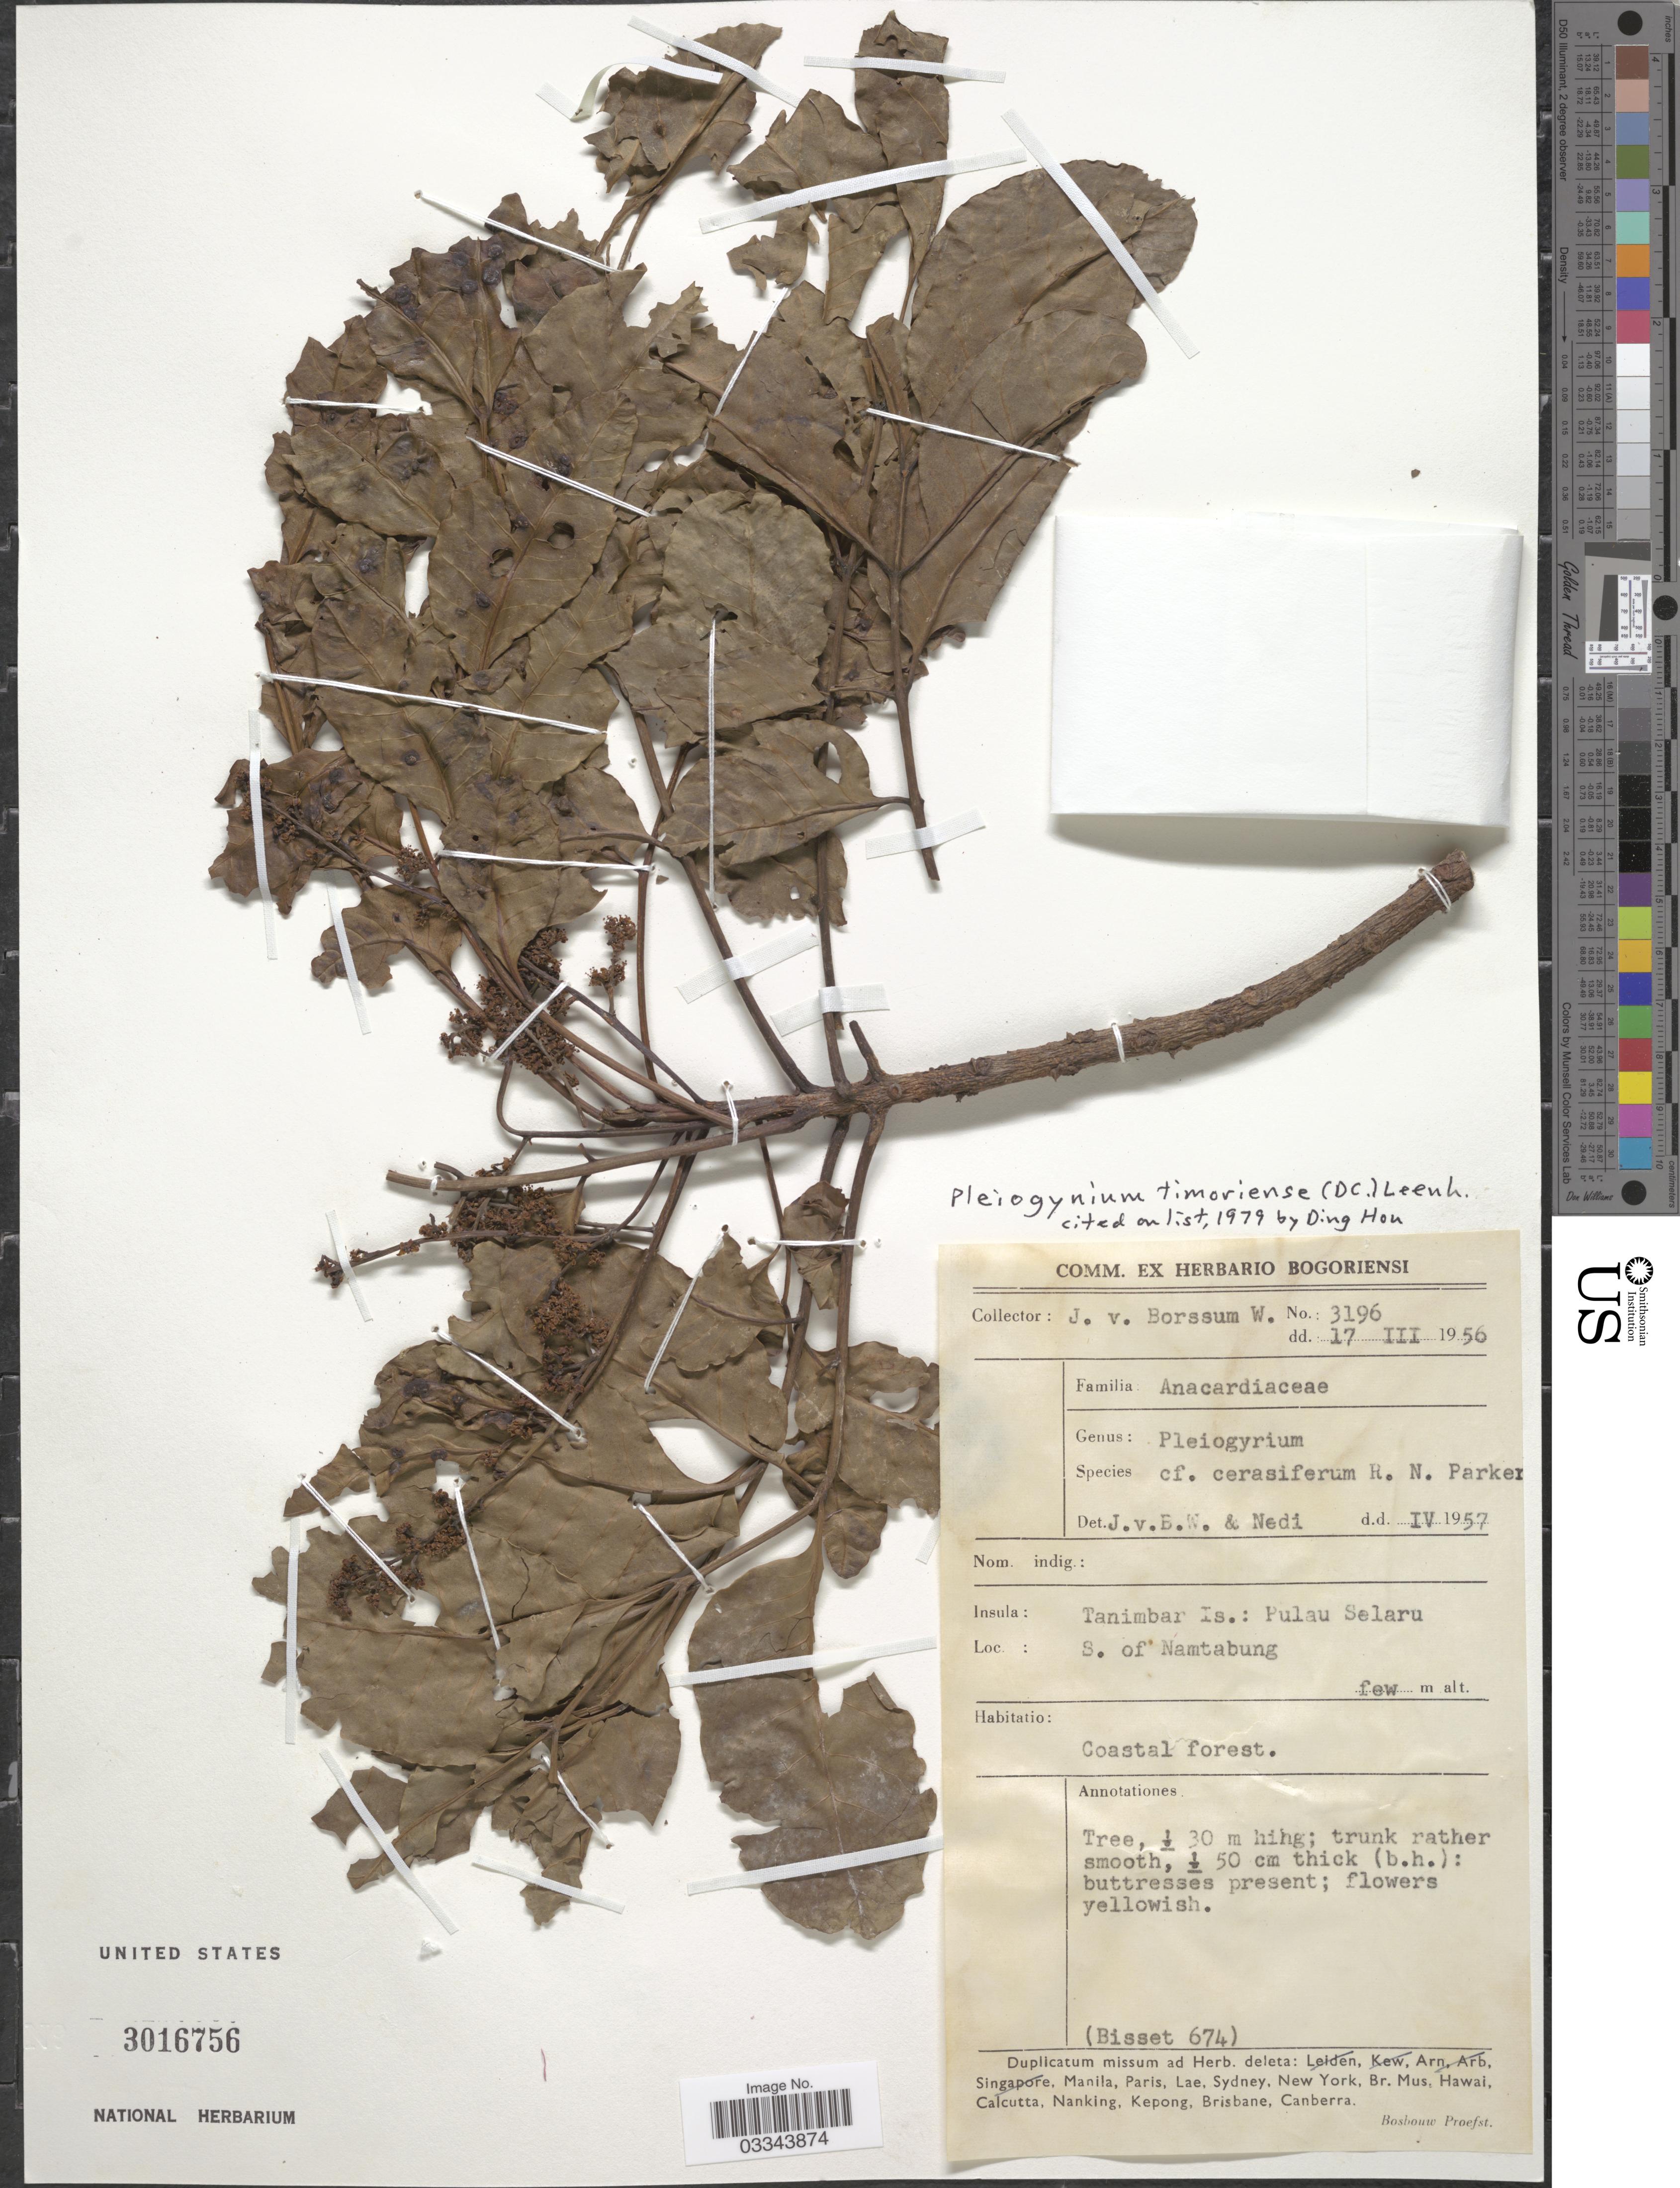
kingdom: Plantae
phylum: Tracheophyta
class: Magnoliopsida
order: Sapindales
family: Anacardiaceae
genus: Pleiogynium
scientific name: Pleiogynium timoriense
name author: (A. DC.) Leenh.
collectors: J. Borssum Waalkes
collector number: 3196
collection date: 1956-03-17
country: Indonesia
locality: Insula: Tanimbar Is.: Pulau Selaru, S. of Namtabung.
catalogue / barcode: US 3016756